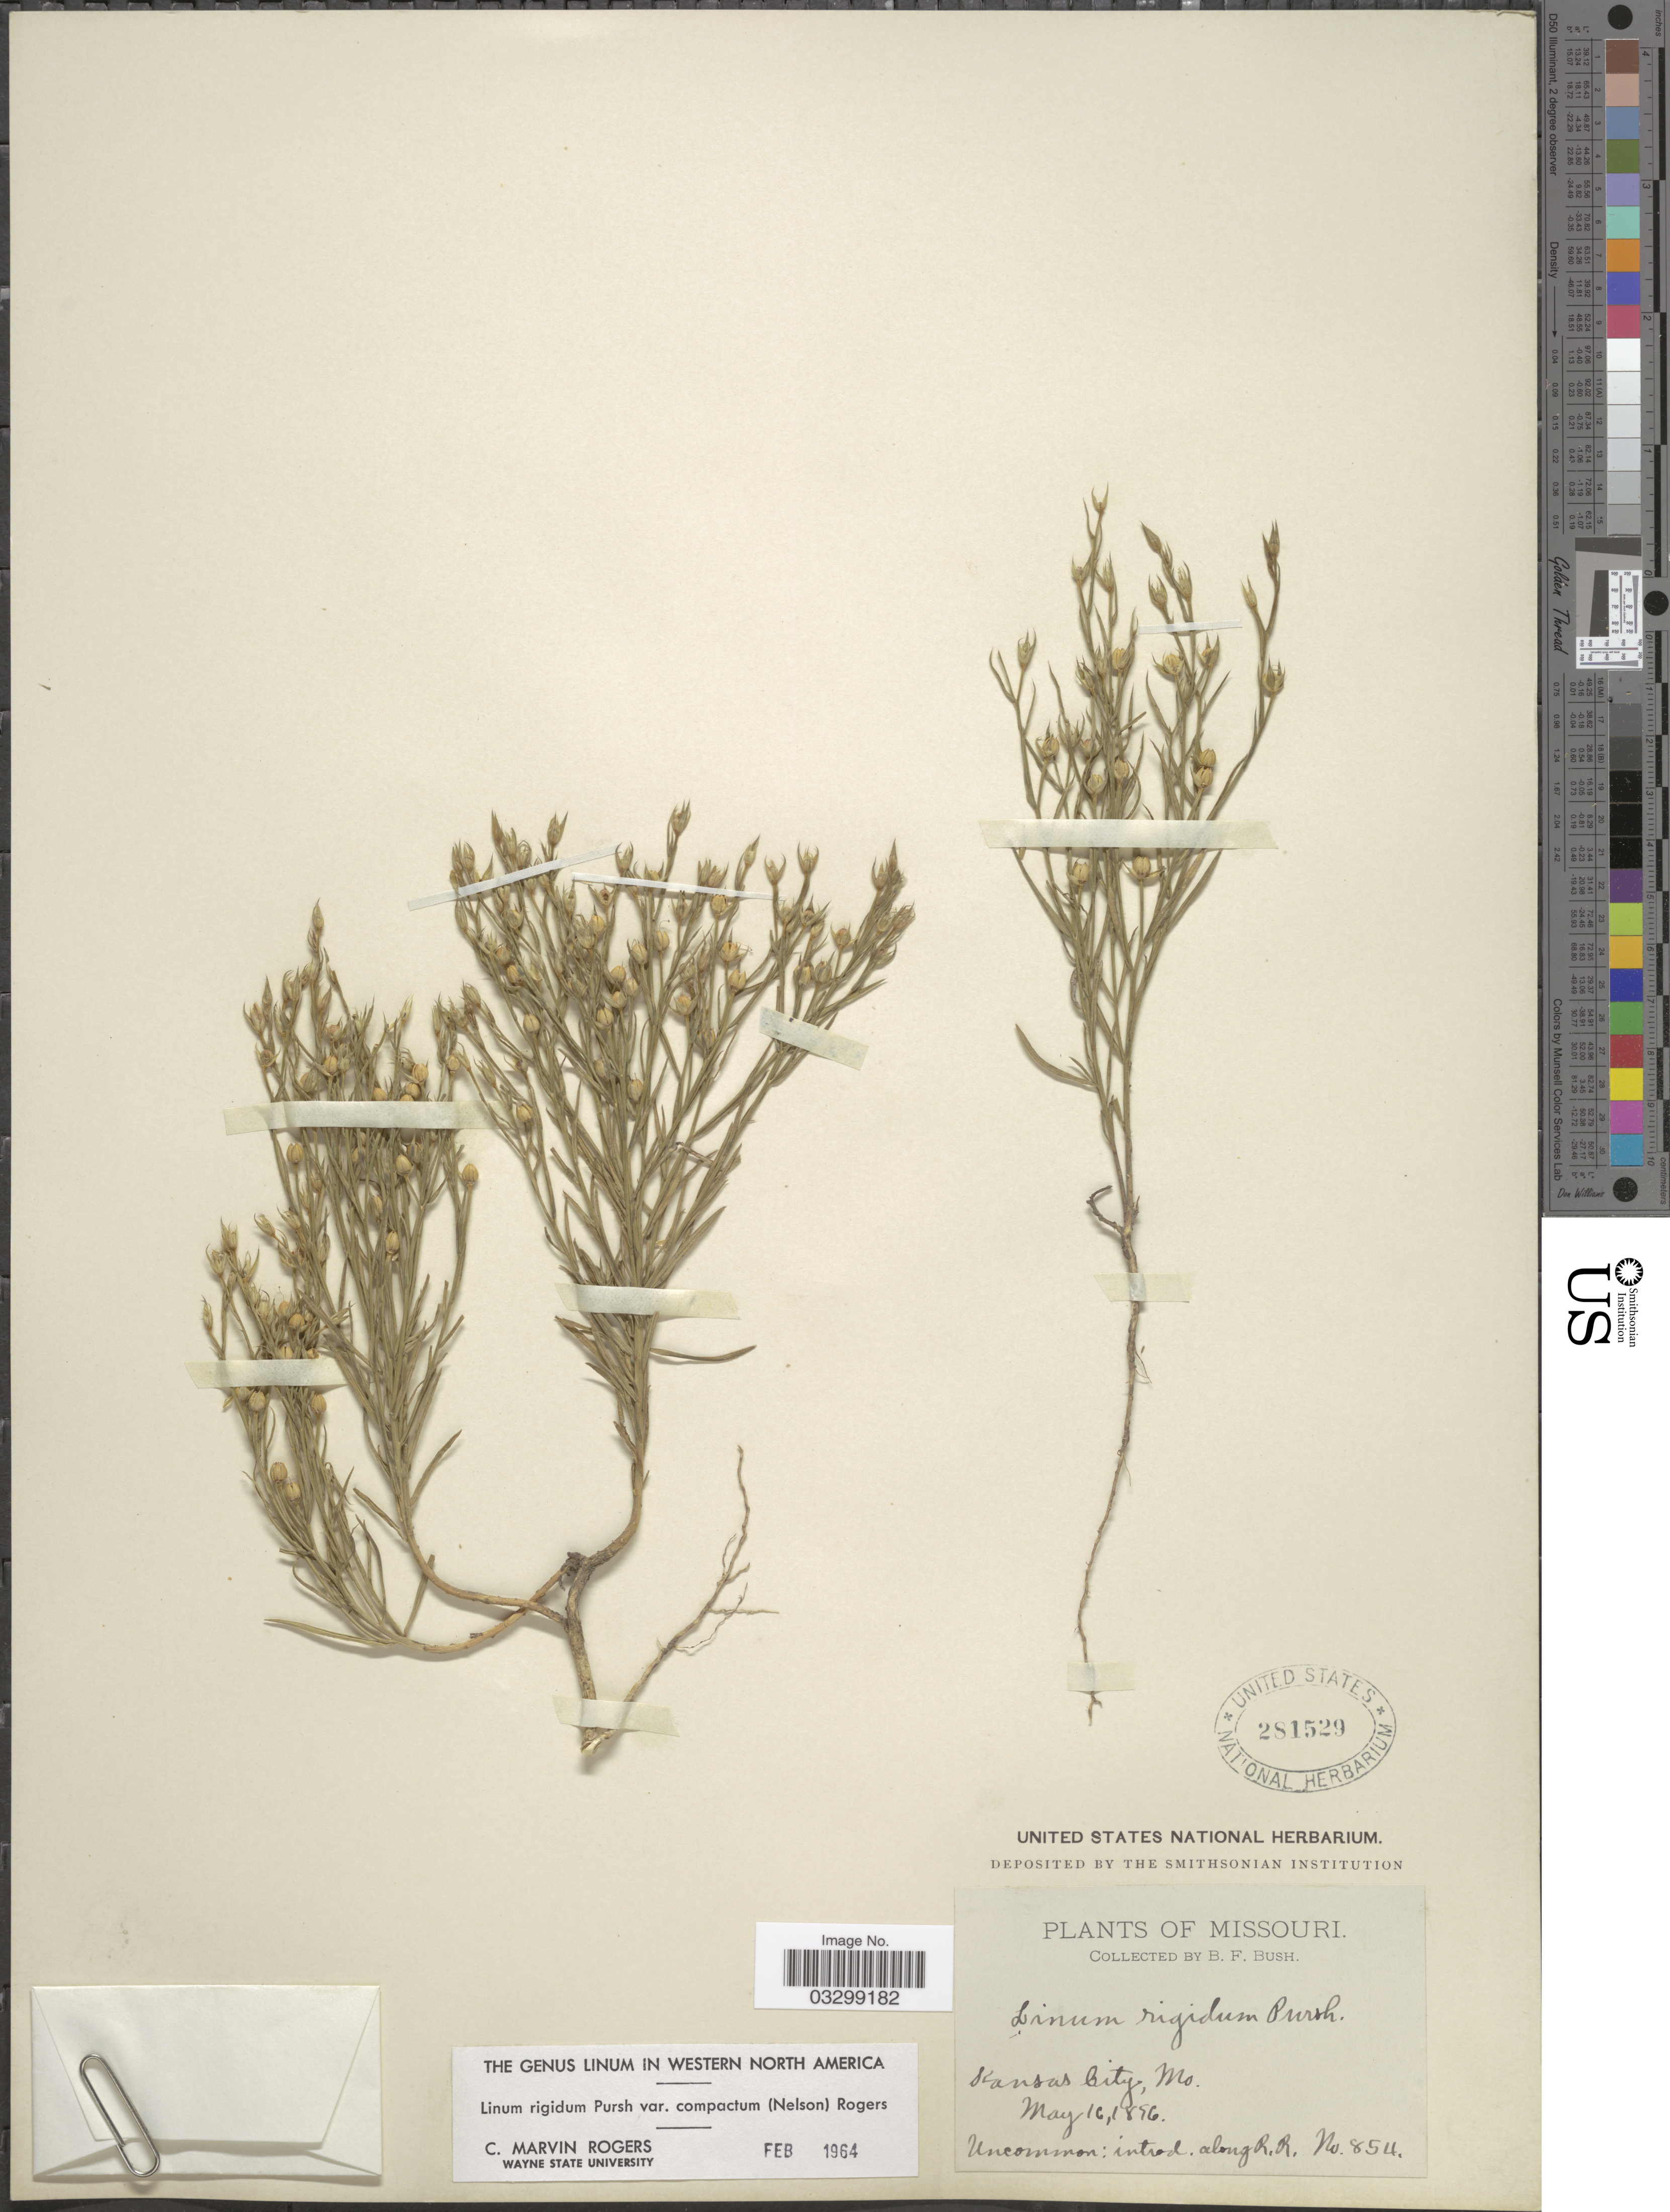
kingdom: Plantae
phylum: Tracheophyta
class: Magnoliopsida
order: Malpighiales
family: Linaceae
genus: Linum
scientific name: Linum rigidum var. compactum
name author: (A. Nelson) C.M. Rogers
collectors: B. F. Bush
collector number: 854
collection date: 1896-05-16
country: United States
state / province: Missouri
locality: Kansas City.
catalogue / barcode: US 281529